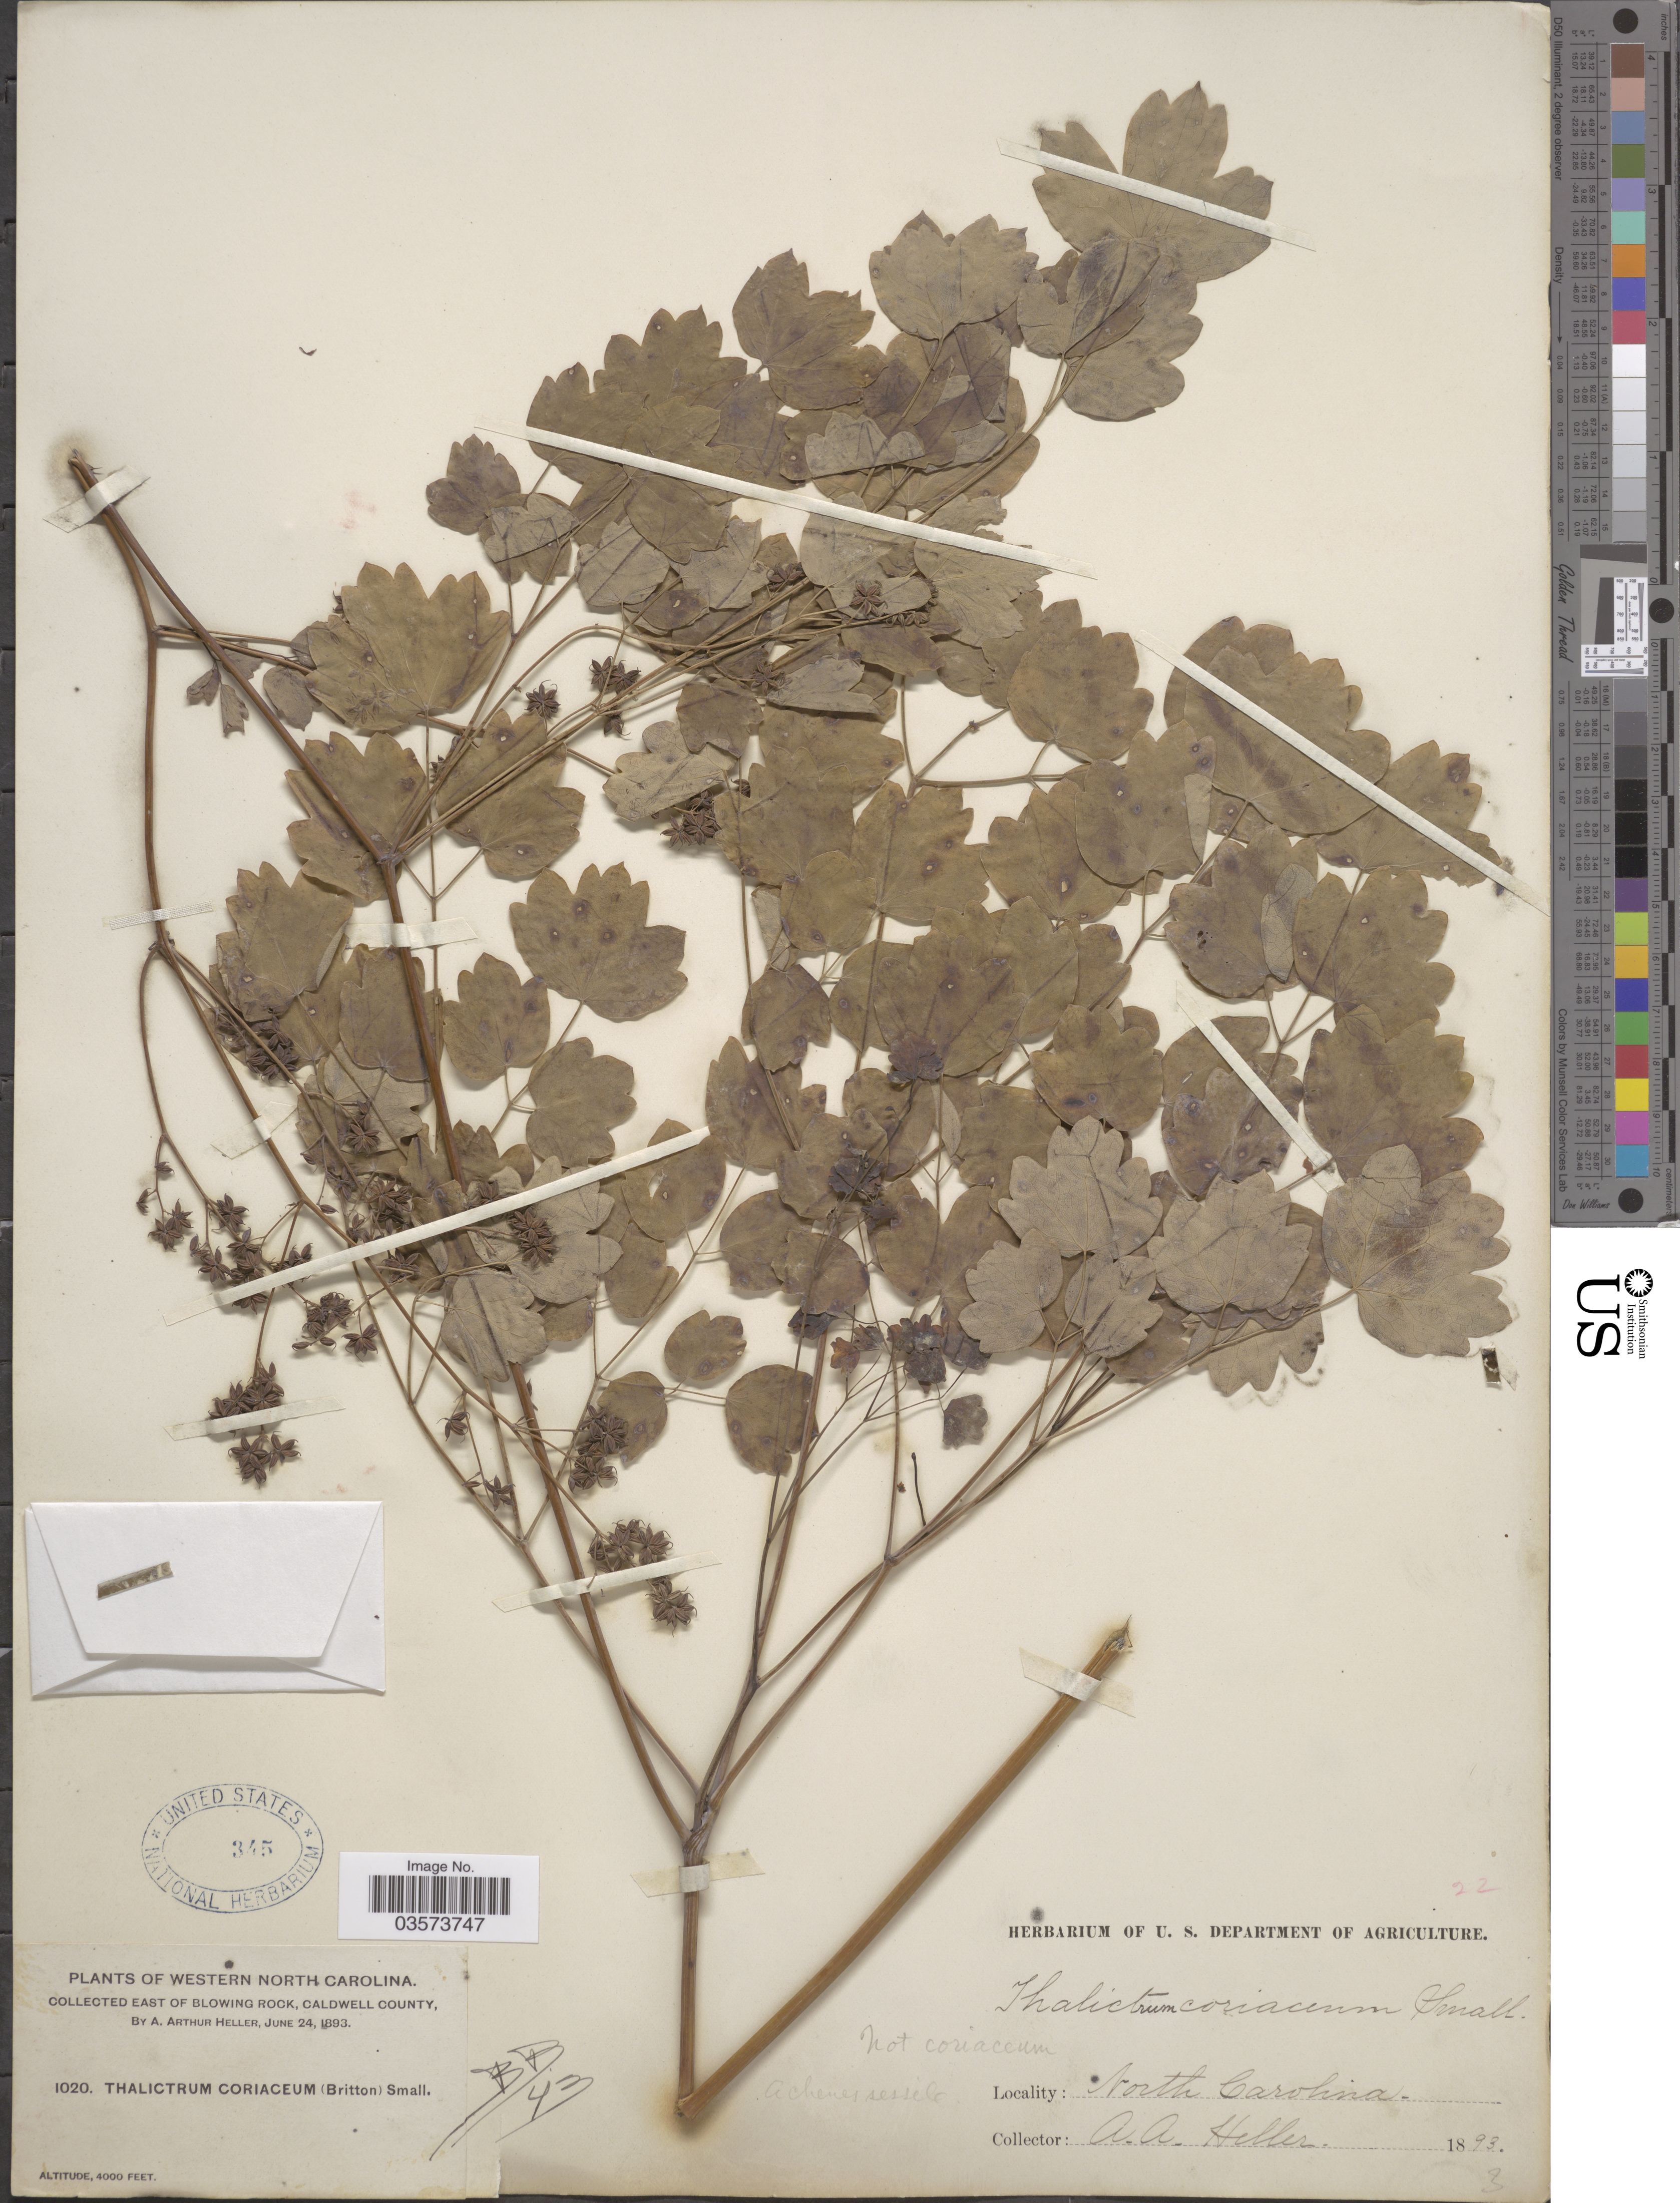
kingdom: Plantae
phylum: Tracheophyta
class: Magnoliopsida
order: Ranunculales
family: Ranunculaceae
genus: Thalictrum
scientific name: Thalictrum coriaceum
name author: (Britton) Small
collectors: A. A. Heller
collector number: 1020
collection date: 1893-06-24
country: United States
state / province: North Carolina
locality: Western North Carolina. East of Blowing Rock, Caldwell County.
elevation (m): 1219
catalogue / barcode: US 345